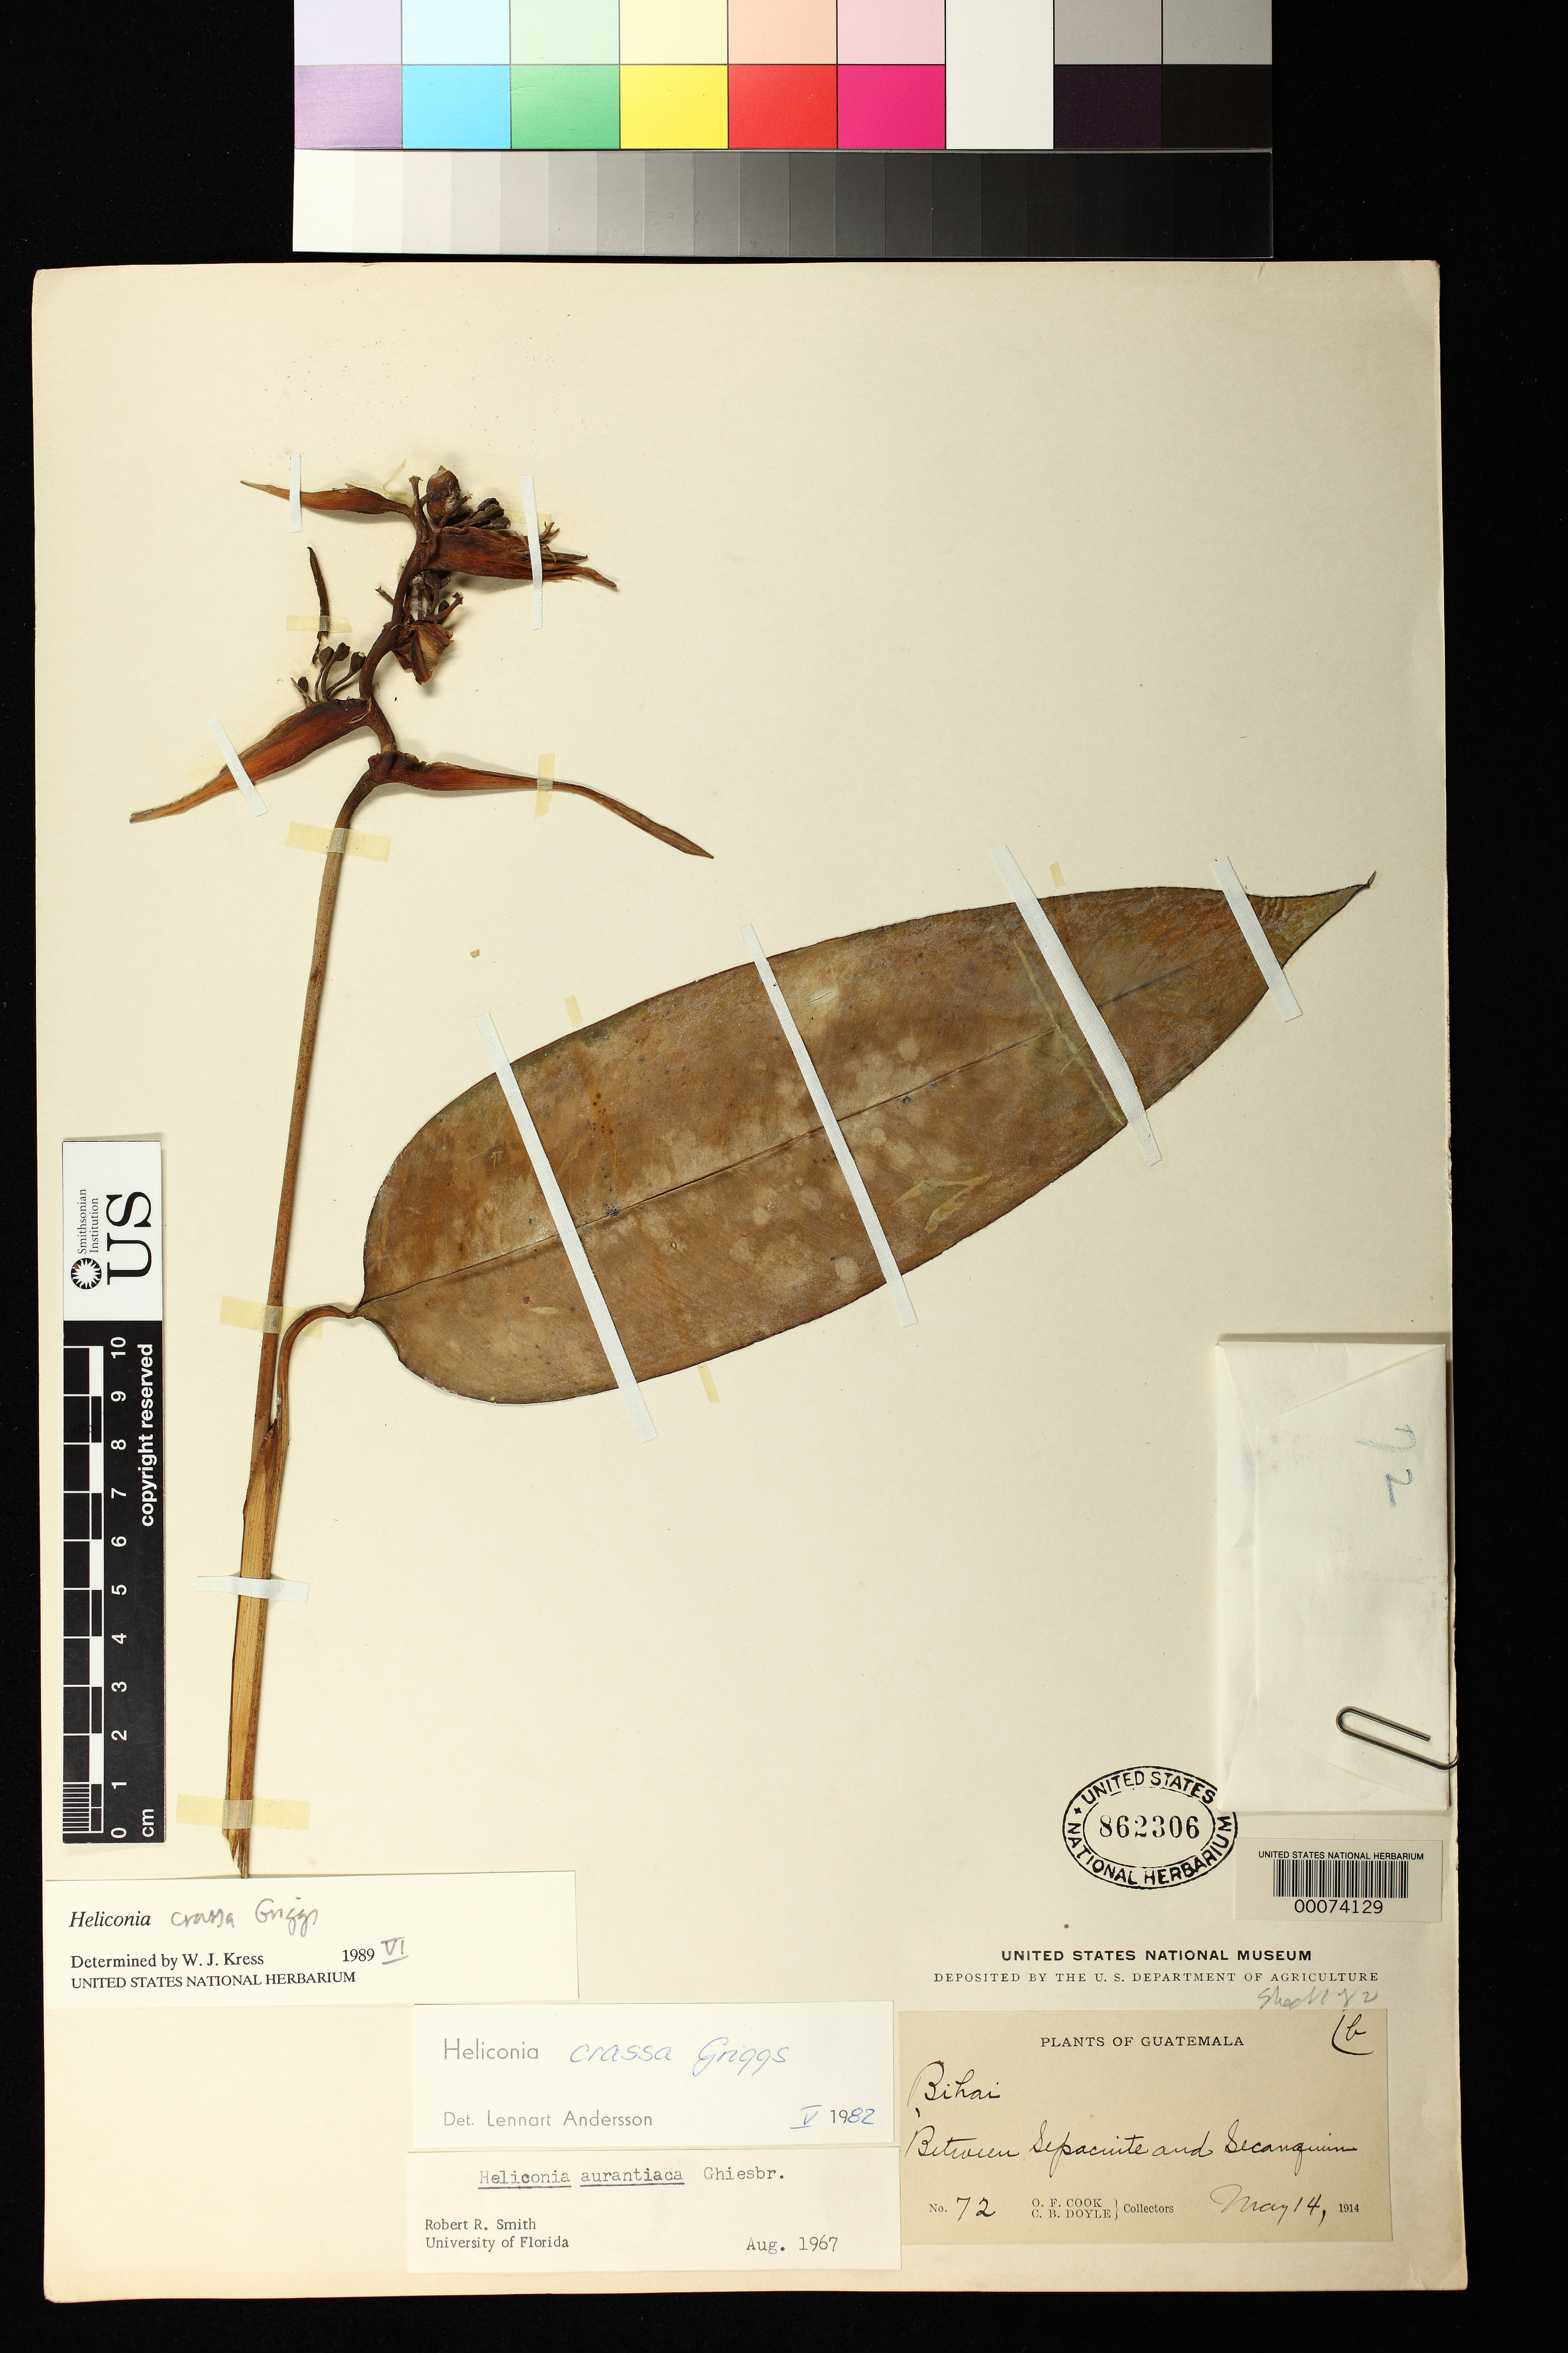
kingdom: Plantae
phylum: Tracheophyta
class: Liliopsida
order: Zingiberales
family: Heliconiaceae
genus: Heliconia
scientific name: Heliconia crassa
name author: R.F. Griggs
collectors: O. F. Cook & C. Doyle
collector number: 72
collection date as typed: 14 May 1914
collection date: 1914-05-14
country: Guatemala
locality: Between Sepacuite and Secanquim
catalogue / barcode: US 862306